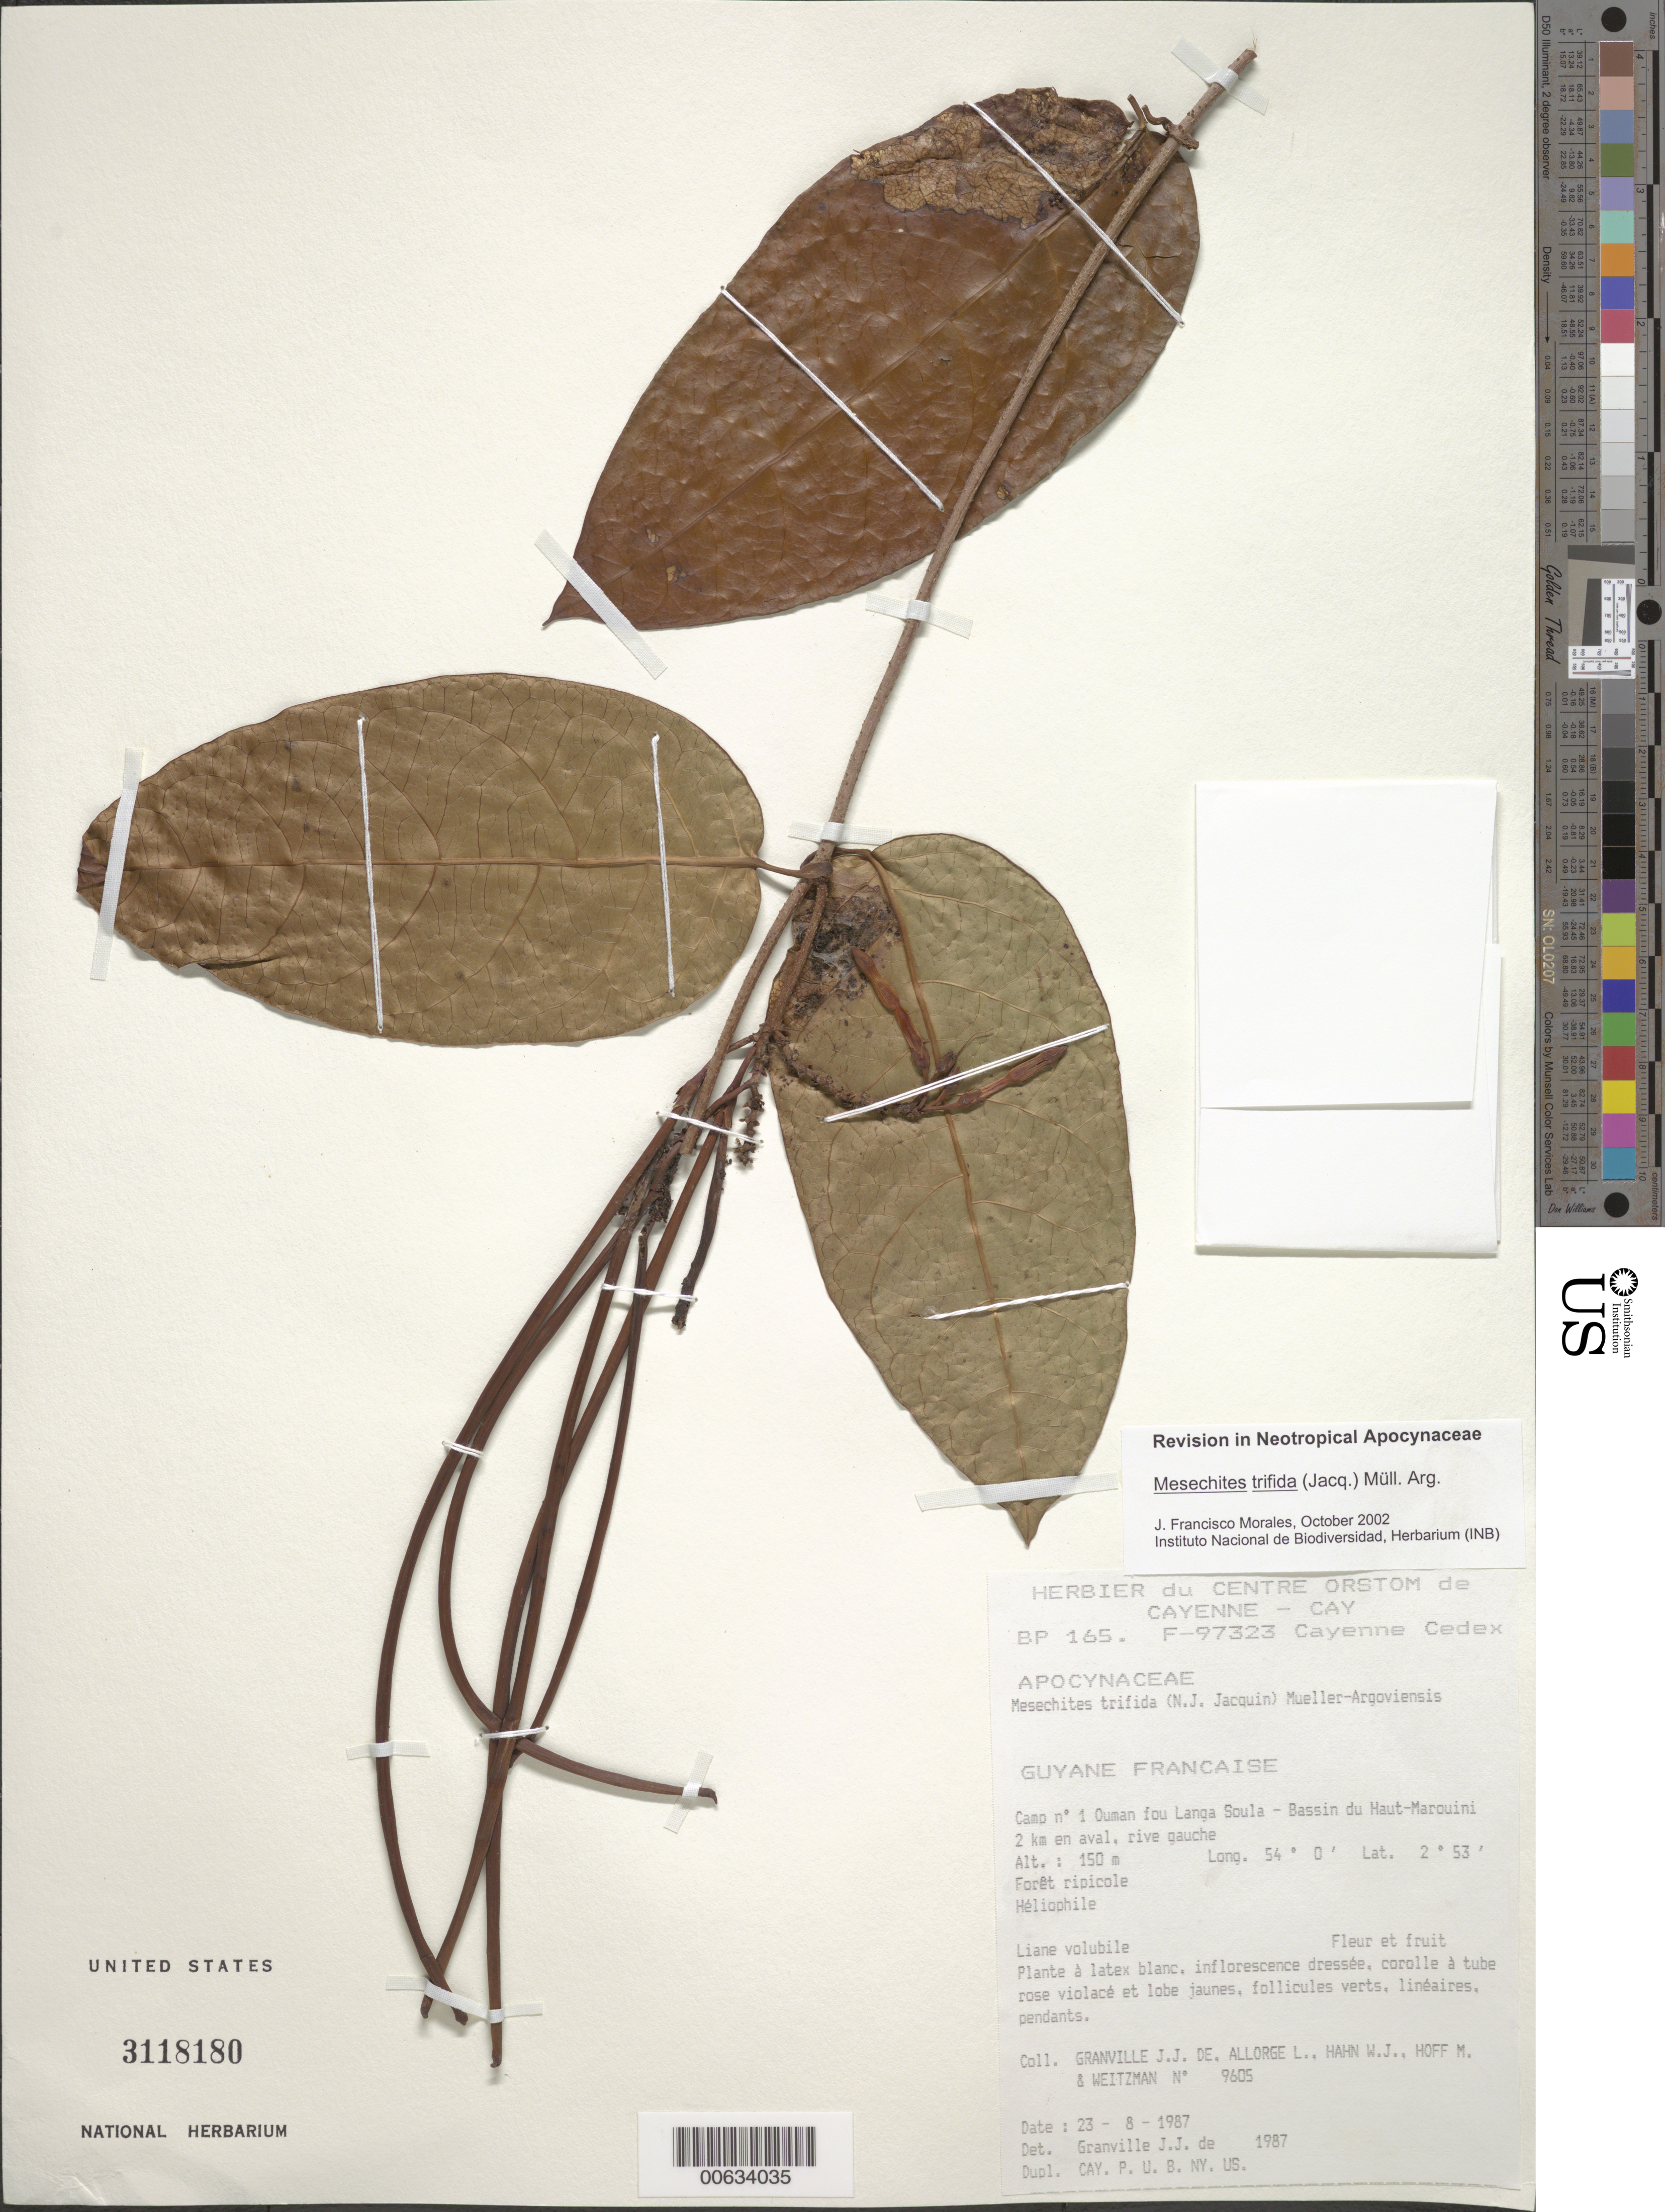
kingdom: Plantae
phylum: Tracheophyta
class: Magnoliopsida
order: Gentianales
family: Apocynaceae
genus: Mesechites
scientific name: Mesechites trifidus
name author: (Jacq.) Müll. Arg.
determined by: Morales, J. F.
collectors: J.-J. de Granville, L. Allorge, W. J. Hahn, M. Hoff & A. L. Weitzman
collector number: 9605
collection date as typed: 23-Aug-87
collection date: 1987-08-23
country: French Guiana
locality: Ouman fou Langa Soula, Camp #1, Bassin du Haut-Marouini, 2 km en aval, rive gauche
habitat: Forêt ripicole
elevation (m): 150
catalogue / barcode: US 3118180